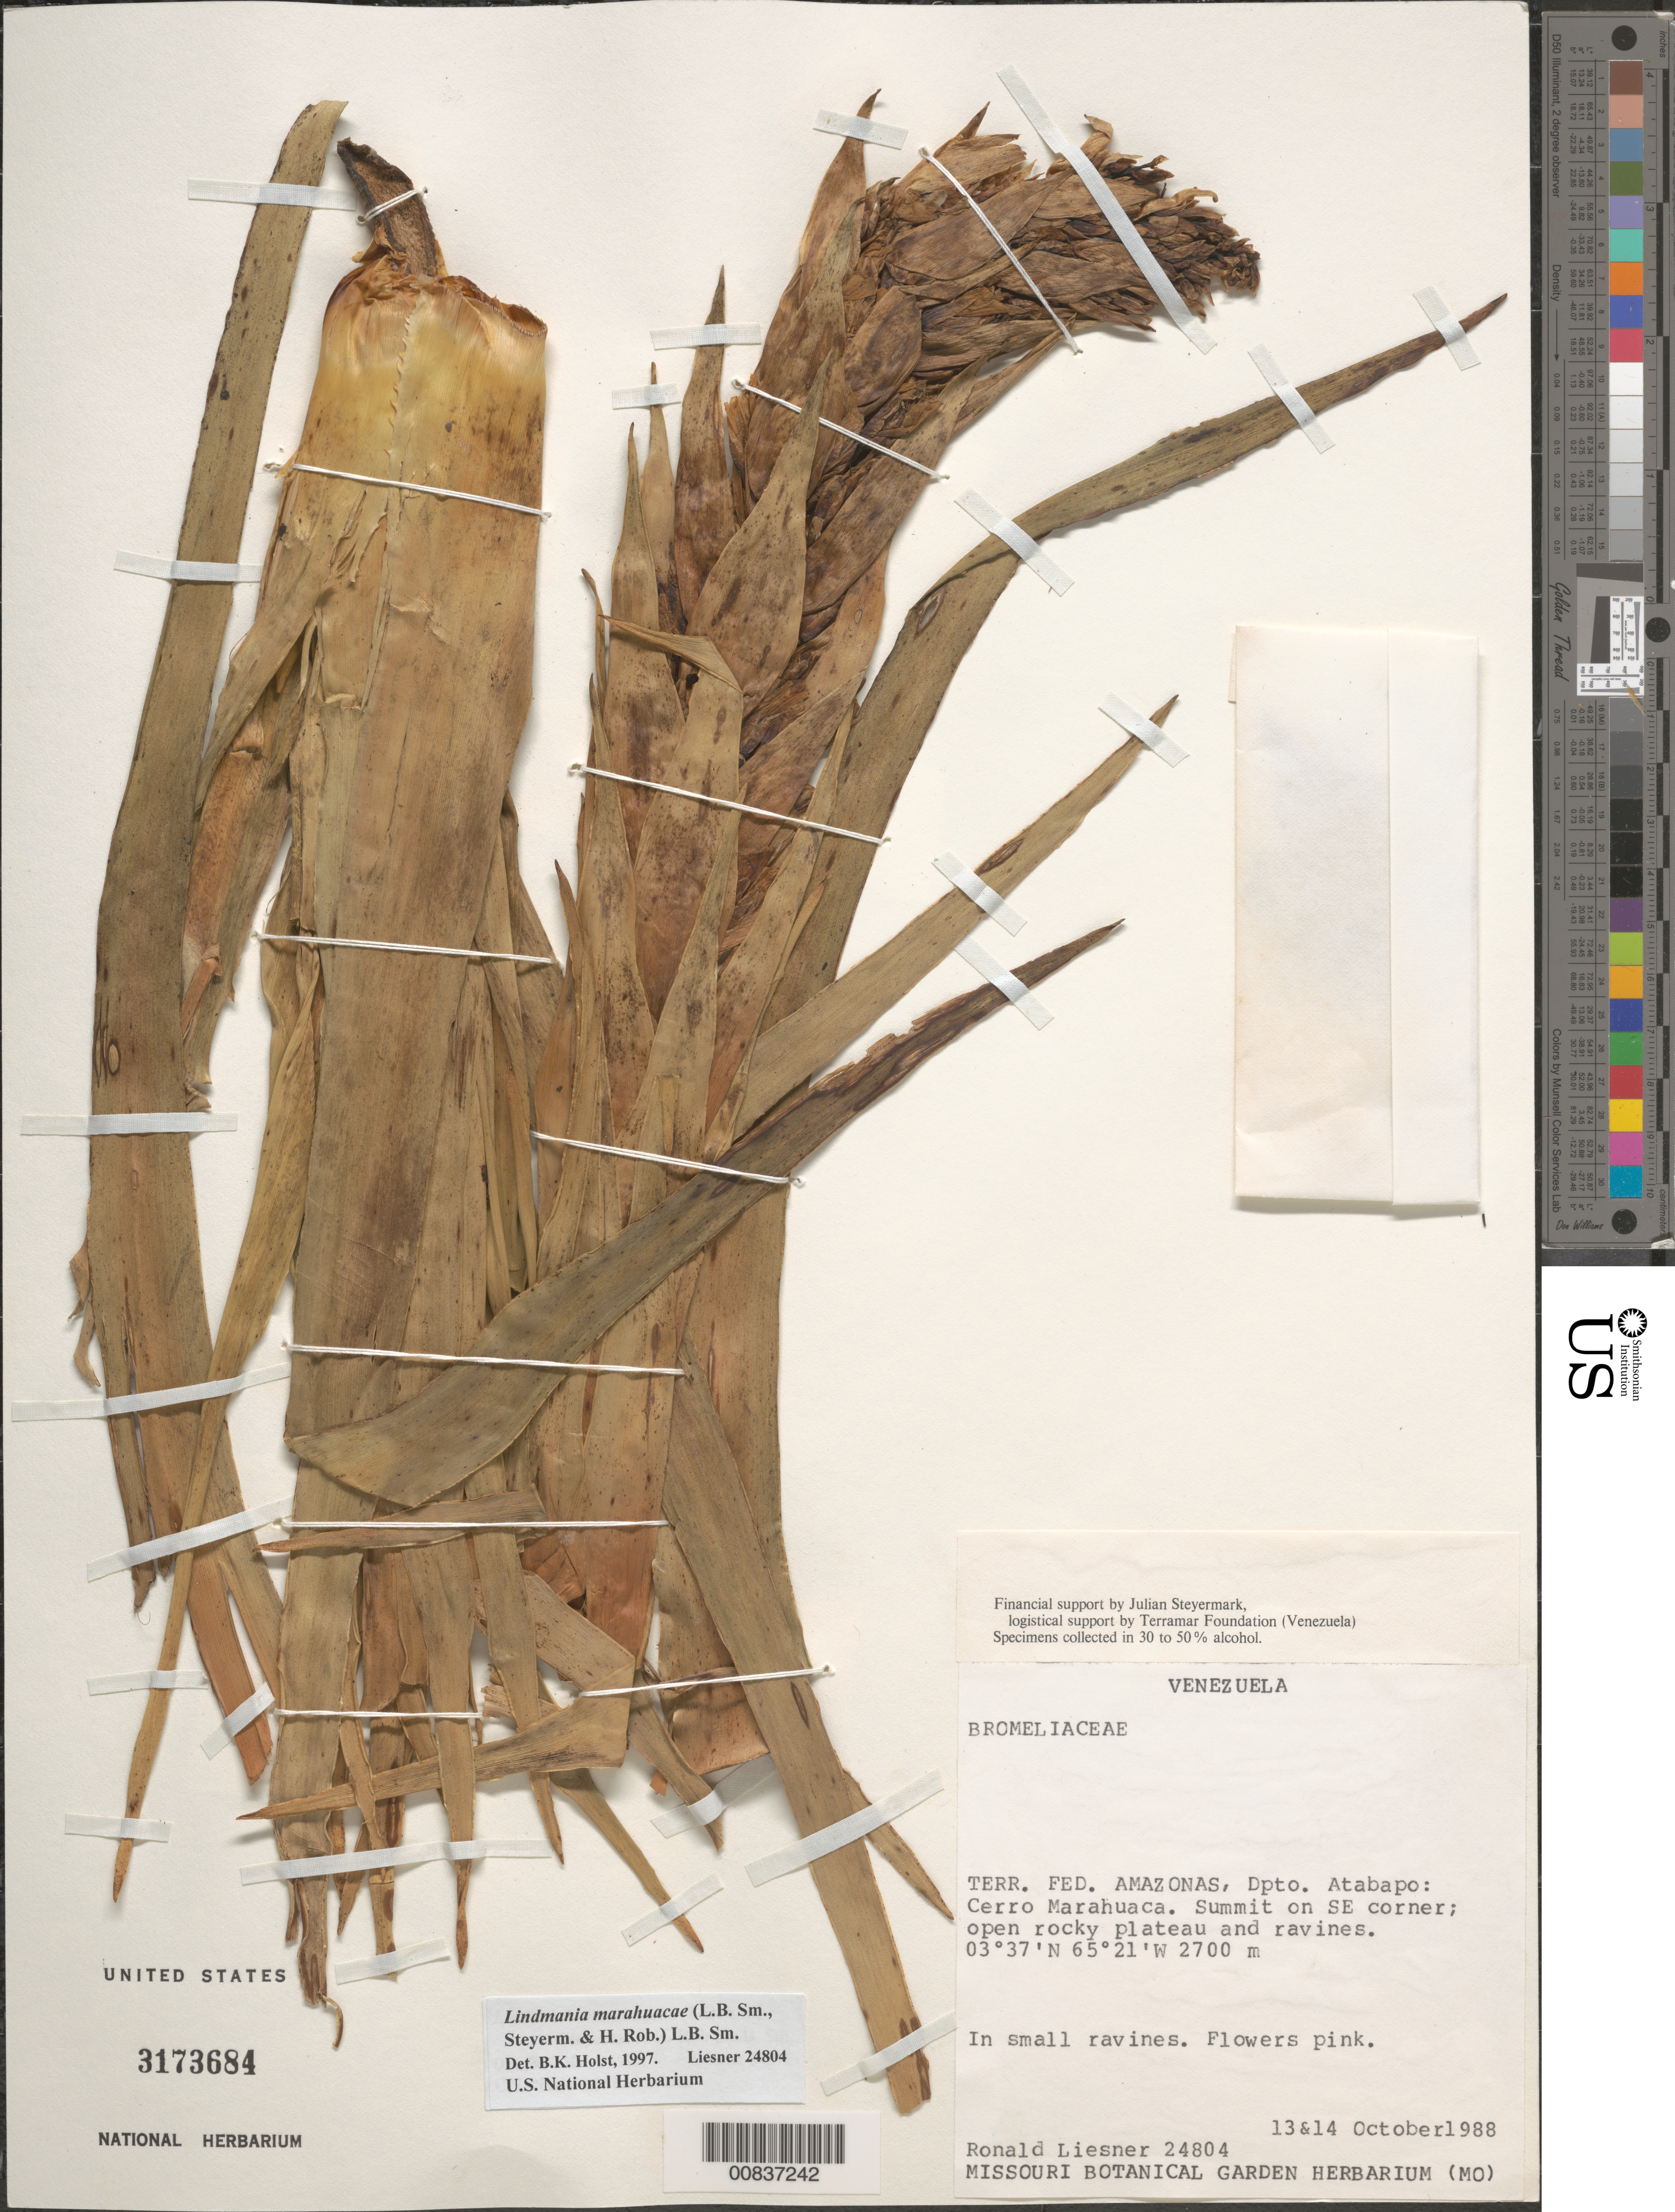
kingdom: Plantae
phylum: Tracheophyta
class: Liliopsida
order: Poales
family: Bromeliaceae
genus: Lindmania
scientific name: Lindmania marahuacae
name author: (L.B. Sm. et al.) L.B. Sm.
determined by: Holst, Bruce K.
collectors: R. L. Liesner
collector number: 24804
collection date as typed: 13-Oct-88 to 14-Oct-88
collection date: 1988-10-13/1988-10-14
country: Venezuela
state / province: Amazonas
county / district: Atabapo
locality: Cerro Marahuaca, summit on SE corner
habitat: Open rocky plateau and ravines, in small ravines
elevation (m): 2700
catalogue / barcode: US 3173684